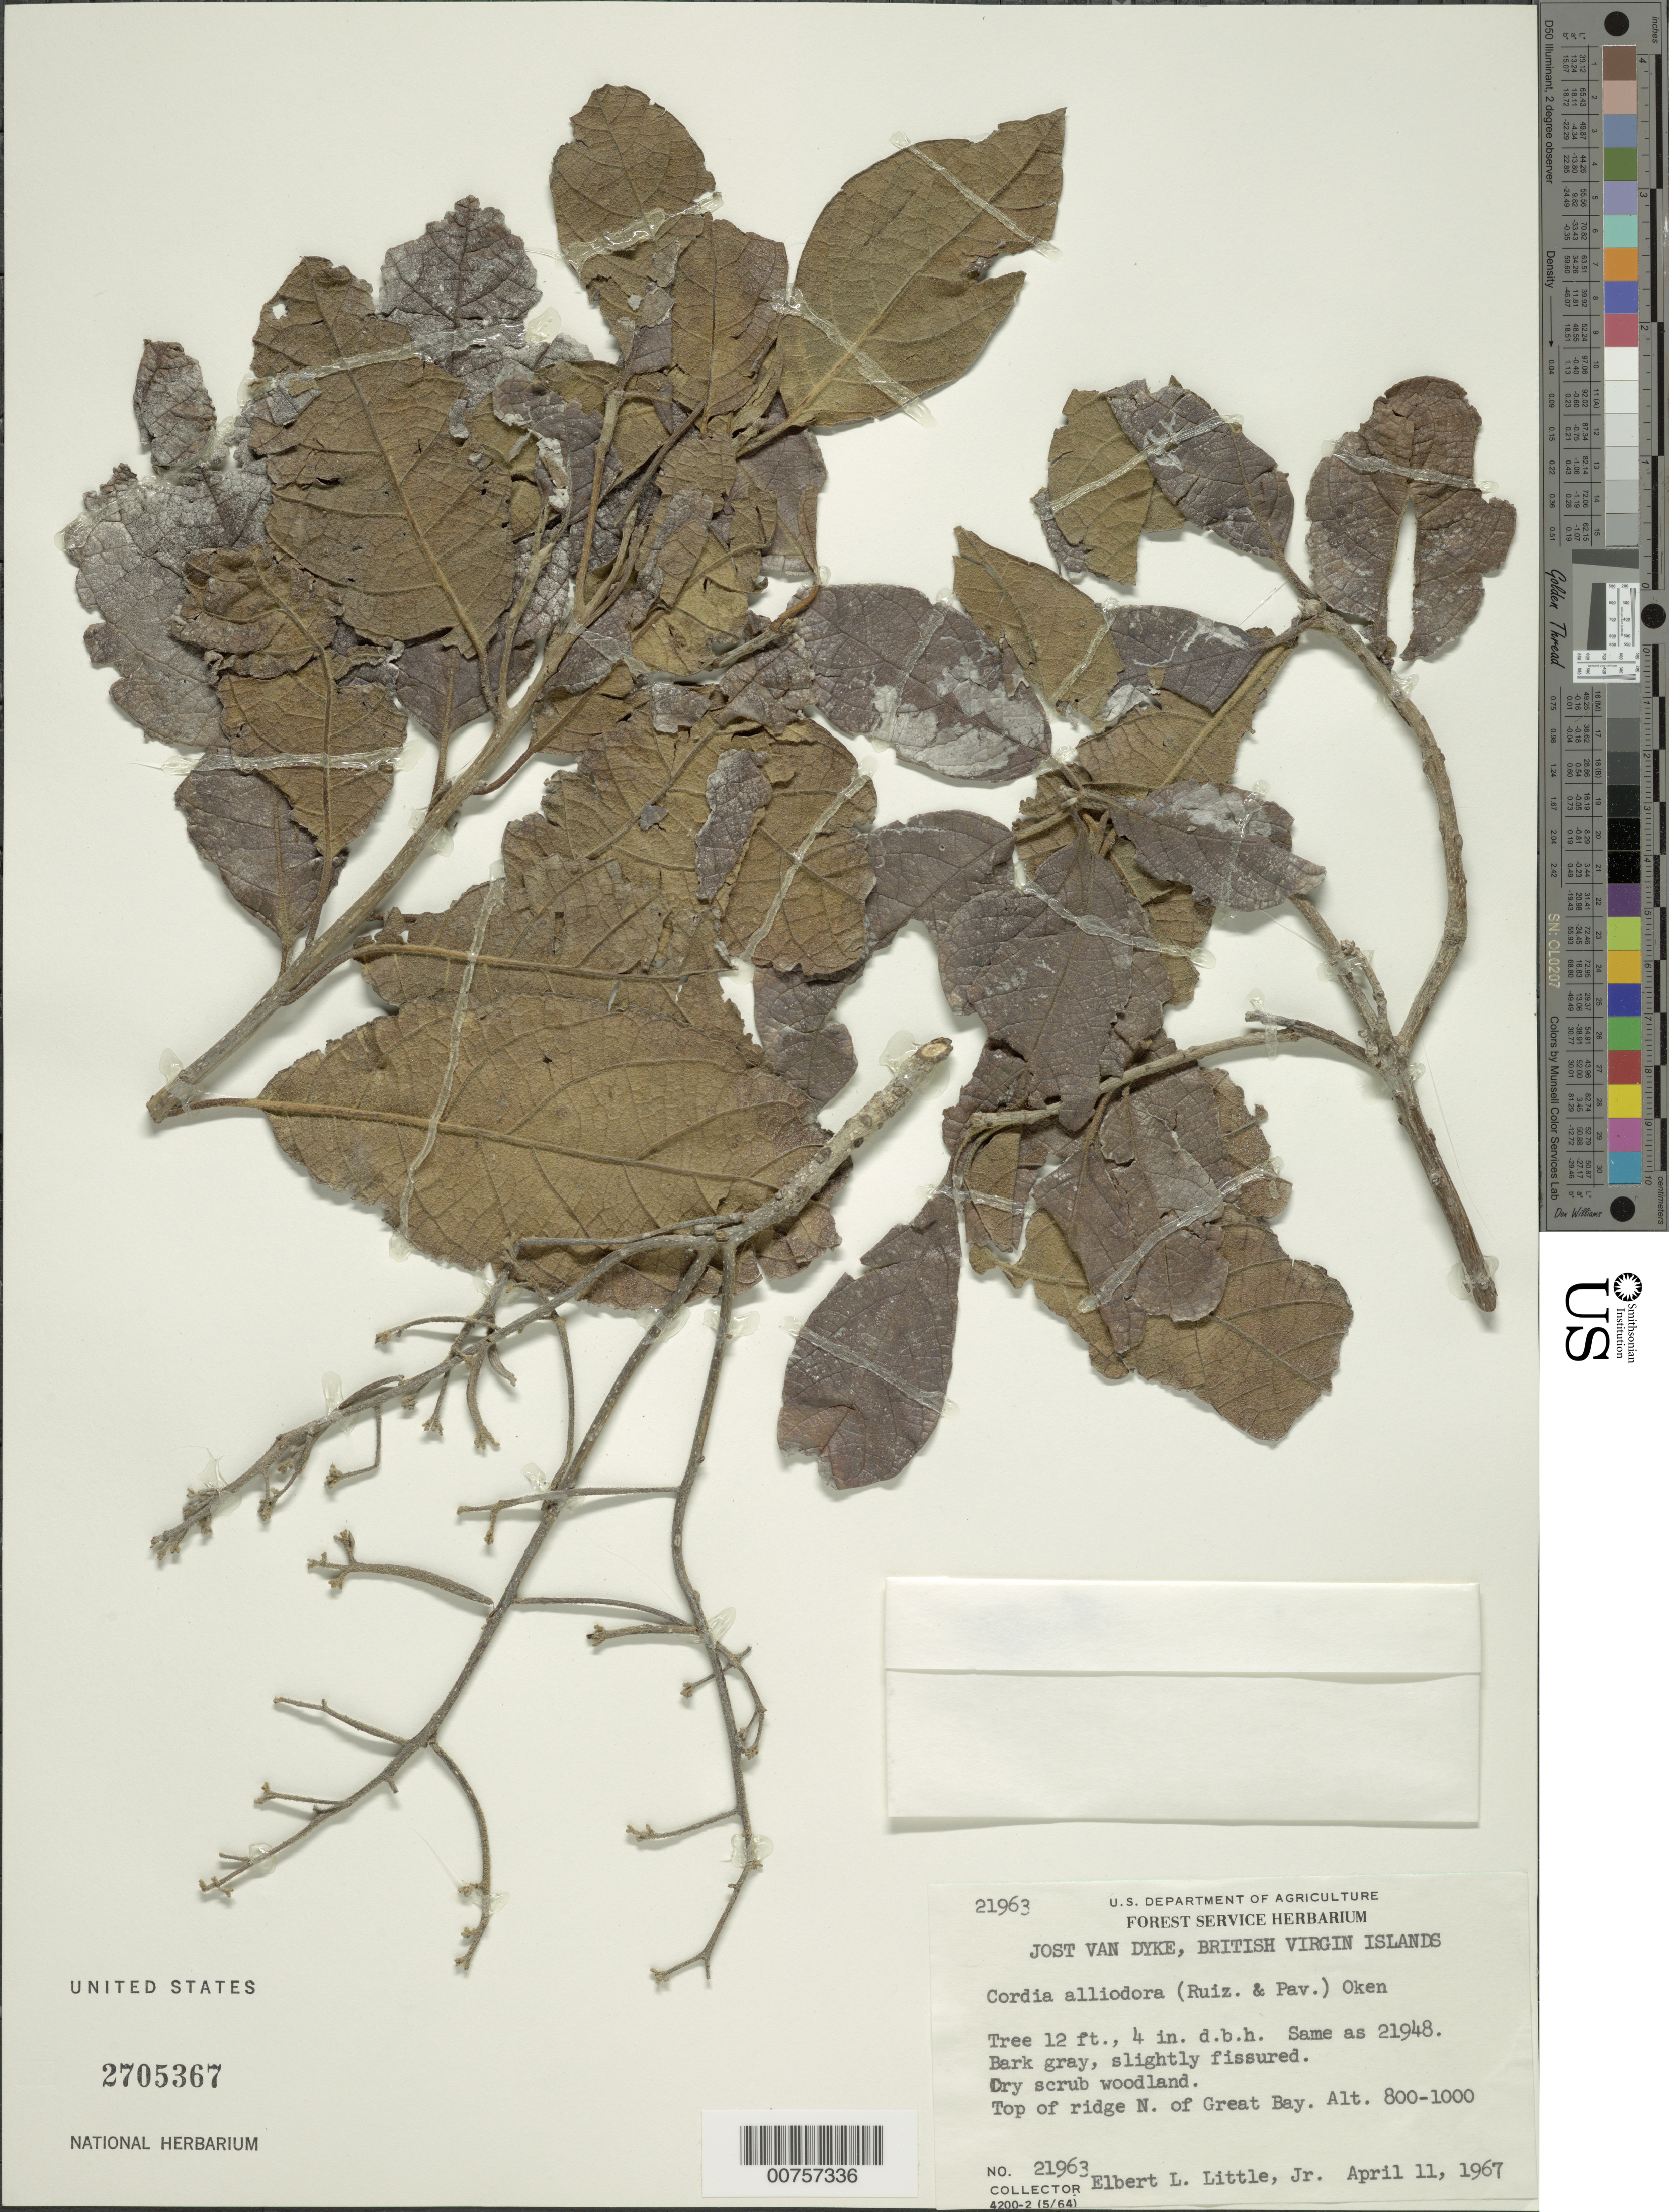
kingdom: Plantae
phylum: Tracheophyta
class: Magnoliopsida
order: Boraginales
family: Cordiaceae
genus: Cordia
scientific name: Cordia alliodora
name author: (Ruiz & Pav.) Oken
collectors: E. L. Little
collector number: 21963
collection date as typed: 11 Apr 1967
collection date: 1967-04-11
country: British Virgin Islands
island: Jost Van Dyke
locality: Top of ridge N of Great Bay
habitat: Dry scrub woodland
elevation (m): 244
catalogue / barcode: US 2705367